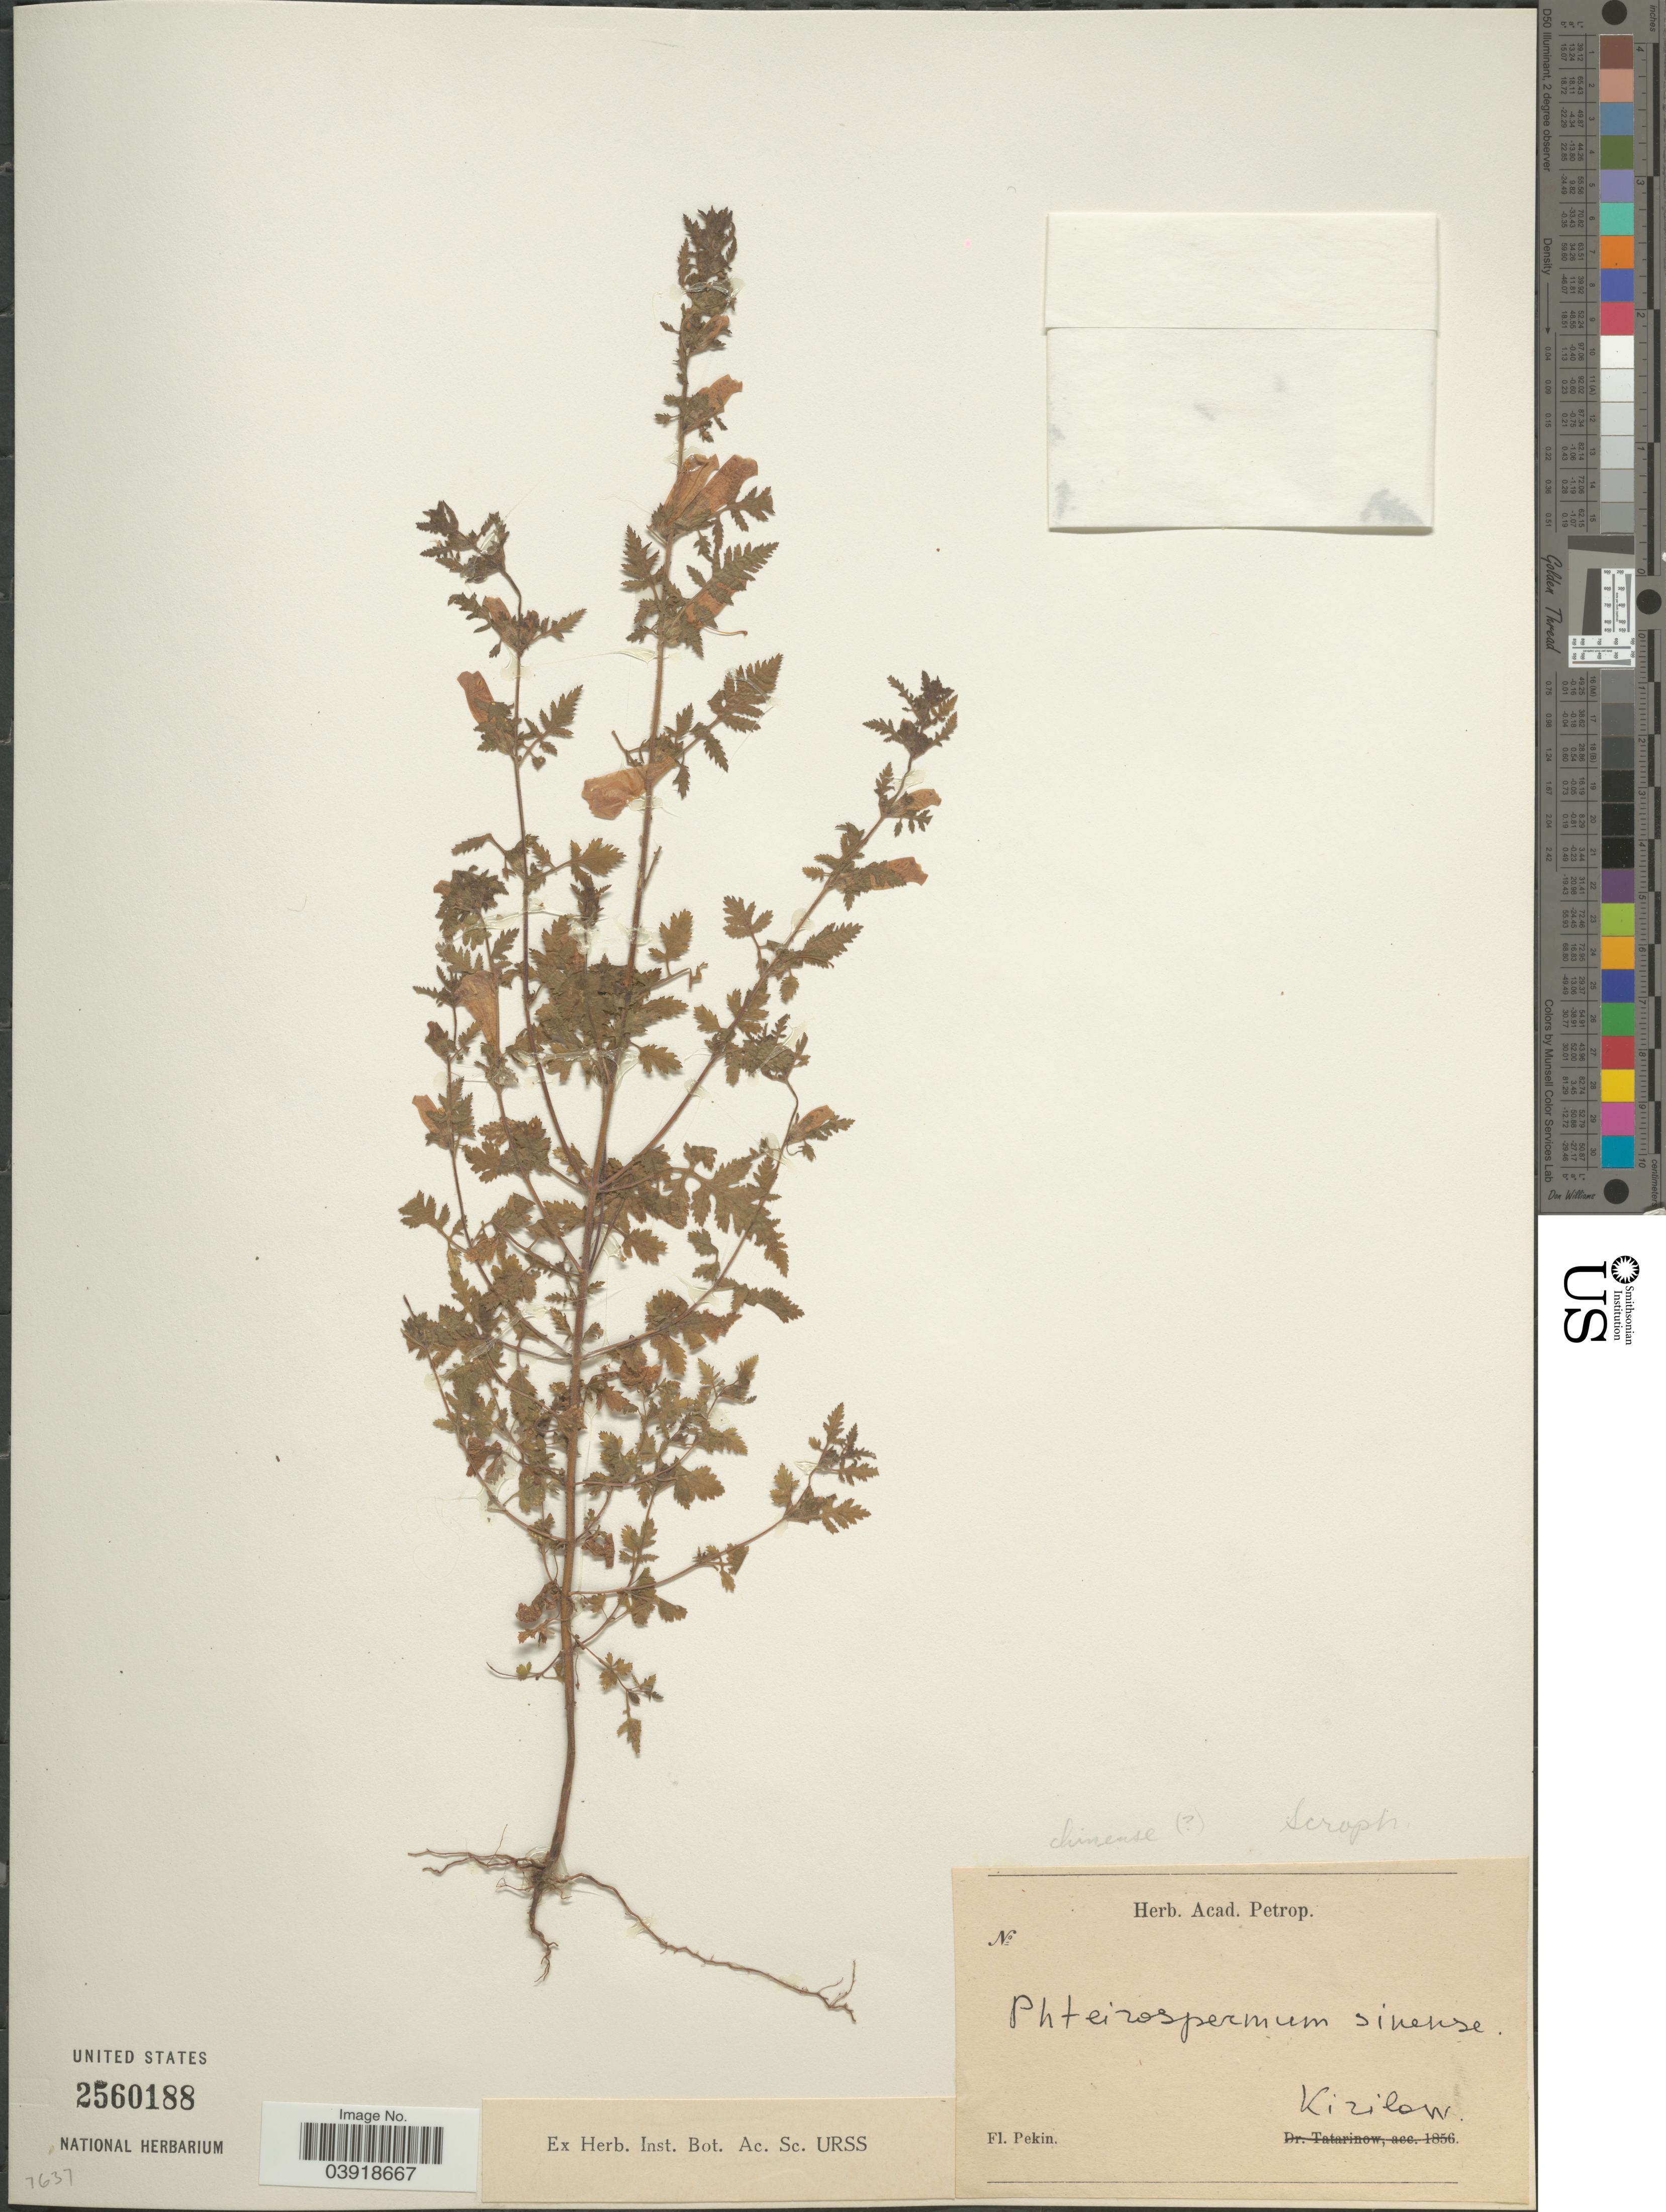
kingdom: Plantae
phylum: Tracheophyta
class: Magnoliopsida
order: Lamiales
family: Orobanchaceae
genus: Phtheirospermum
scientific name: Phtheirospermum chinense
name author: Bunge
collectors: ex herb. Acad. Petrop.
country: China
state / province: Beijing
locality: Pekin. Kizilow.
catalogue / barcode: US 2560188